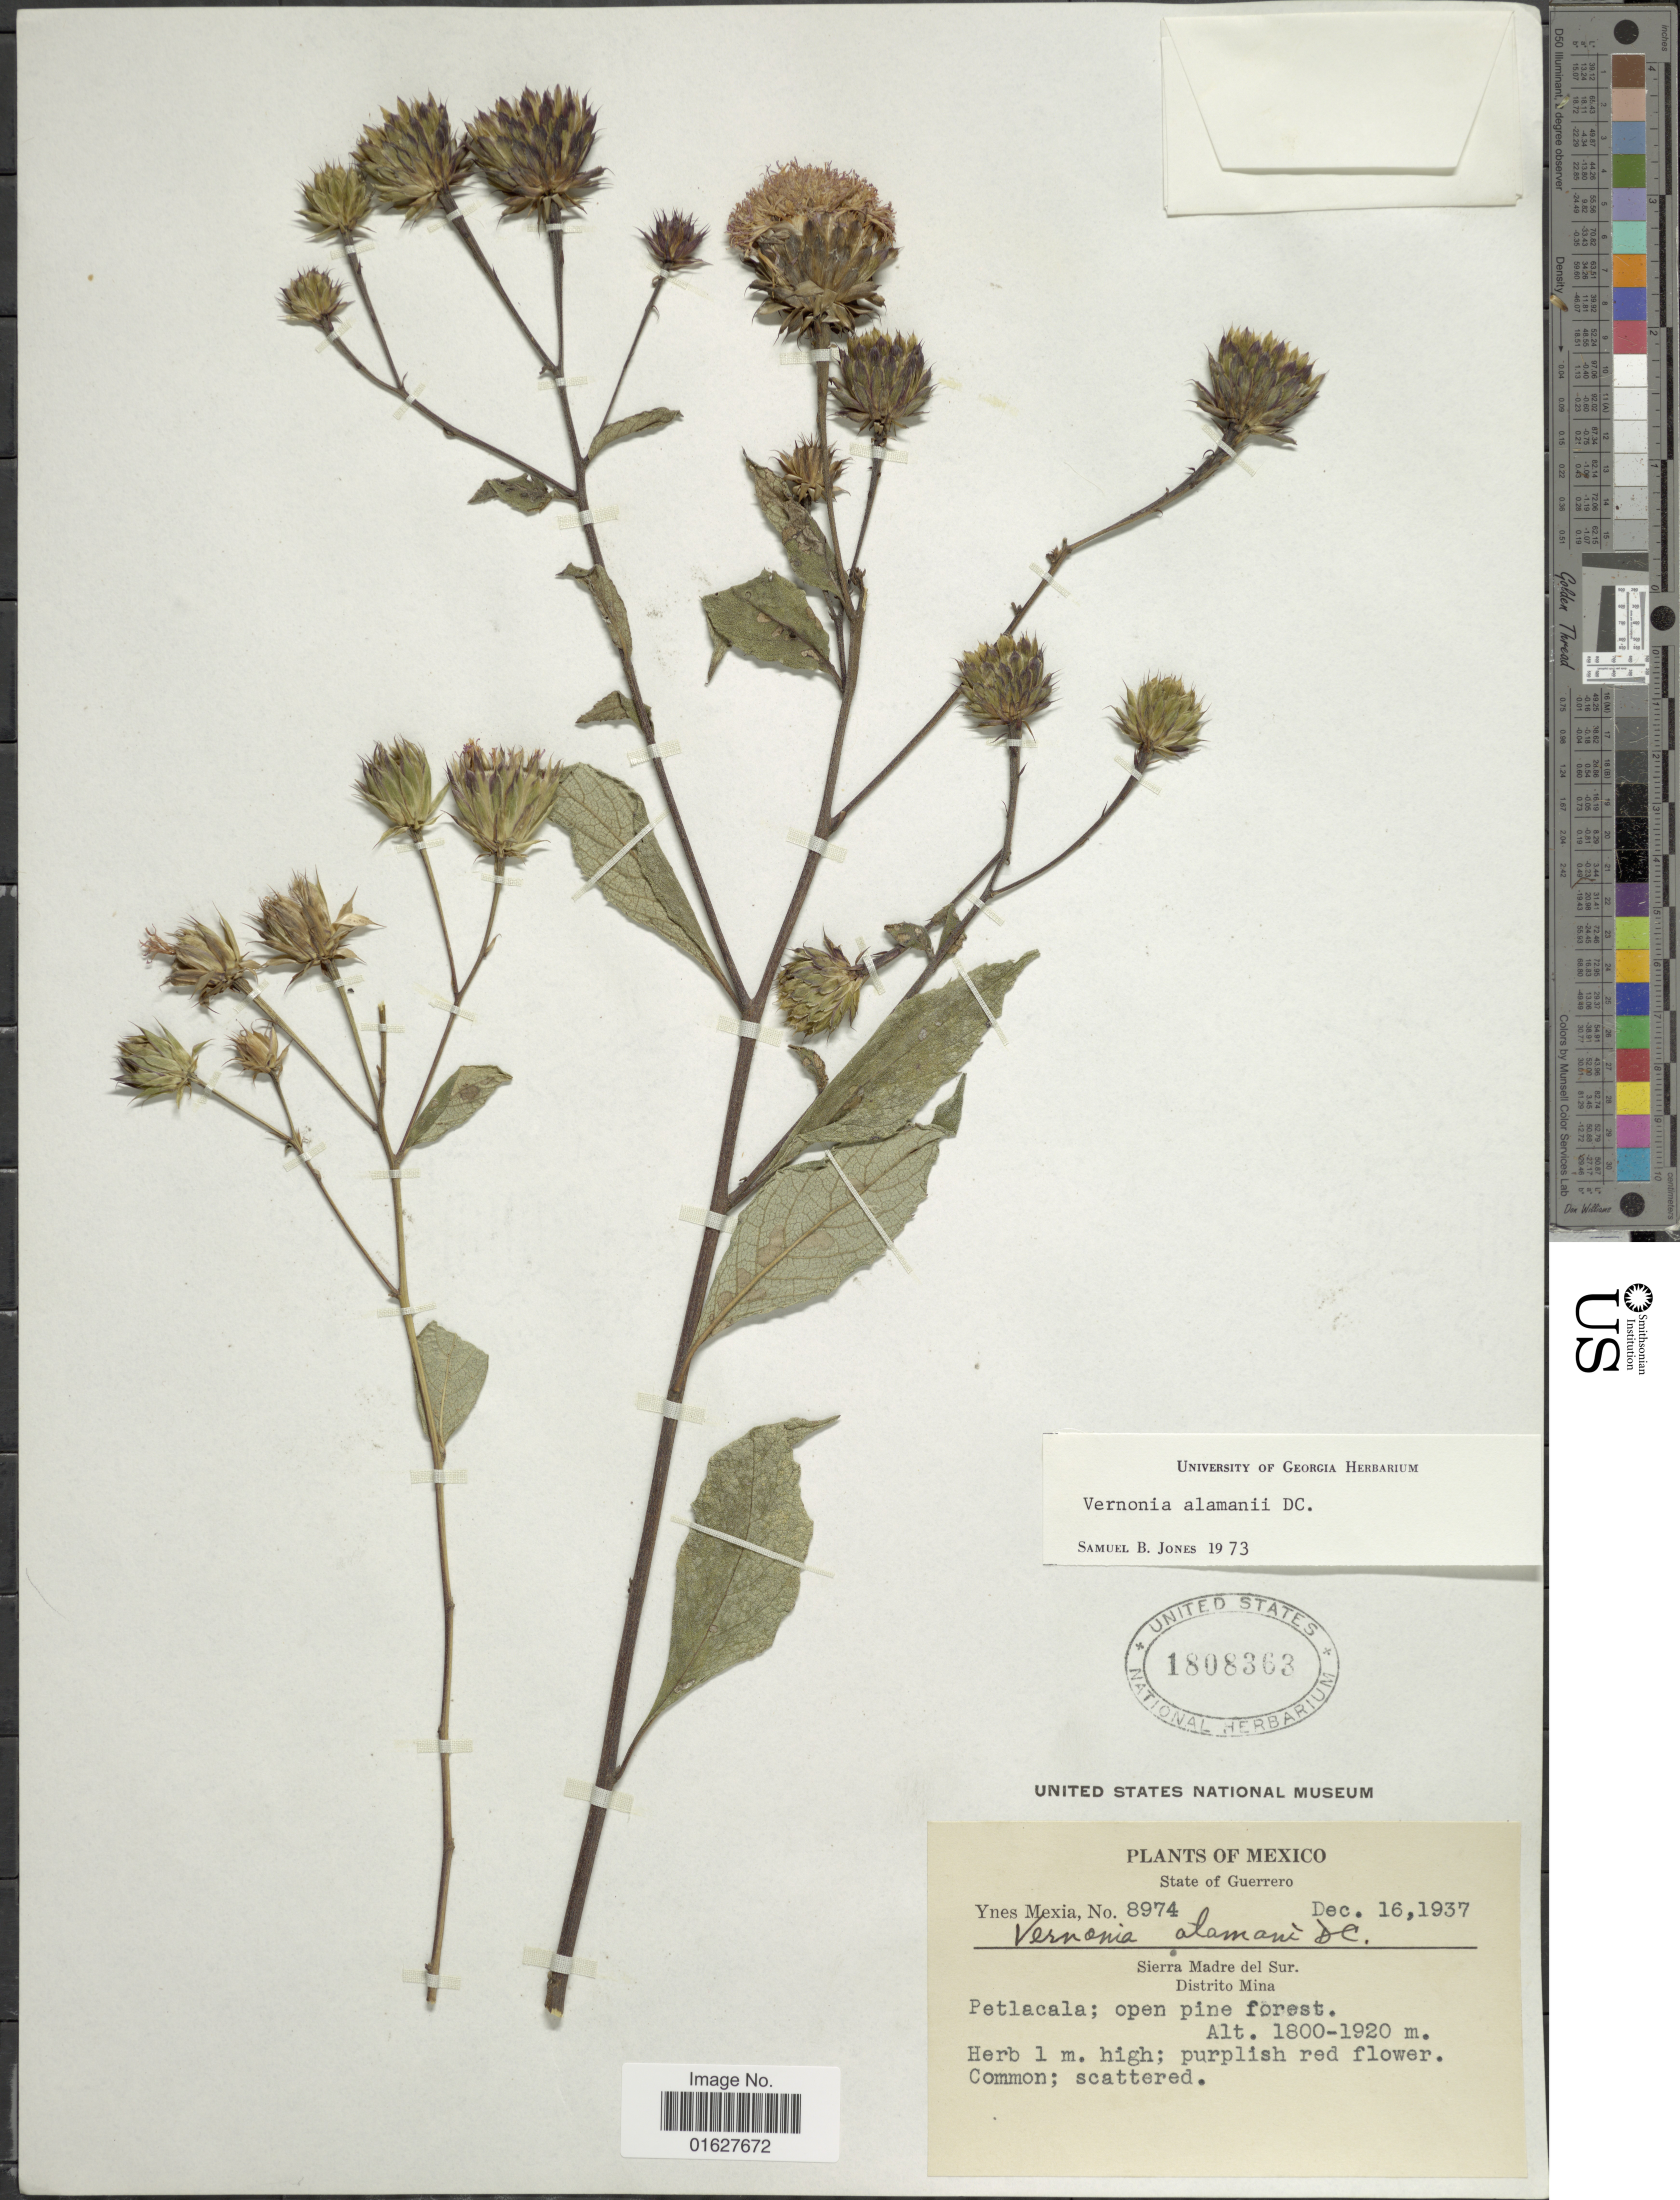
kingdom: Plantae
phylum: Tracheophyta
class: Magnoliopsida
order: Asterales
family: Asteraceae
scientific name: Vickianthus alamanii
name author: (DC.) H. Rob.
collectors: Y. Mexia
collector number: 8974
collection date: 1937-12-16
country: Mexico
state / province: Guerrero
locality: México. State of Guerrero. Sierra Madre del Sur. Distrito mina. Petlacala; open pine forest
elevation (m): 1800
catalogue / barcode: US 1808363